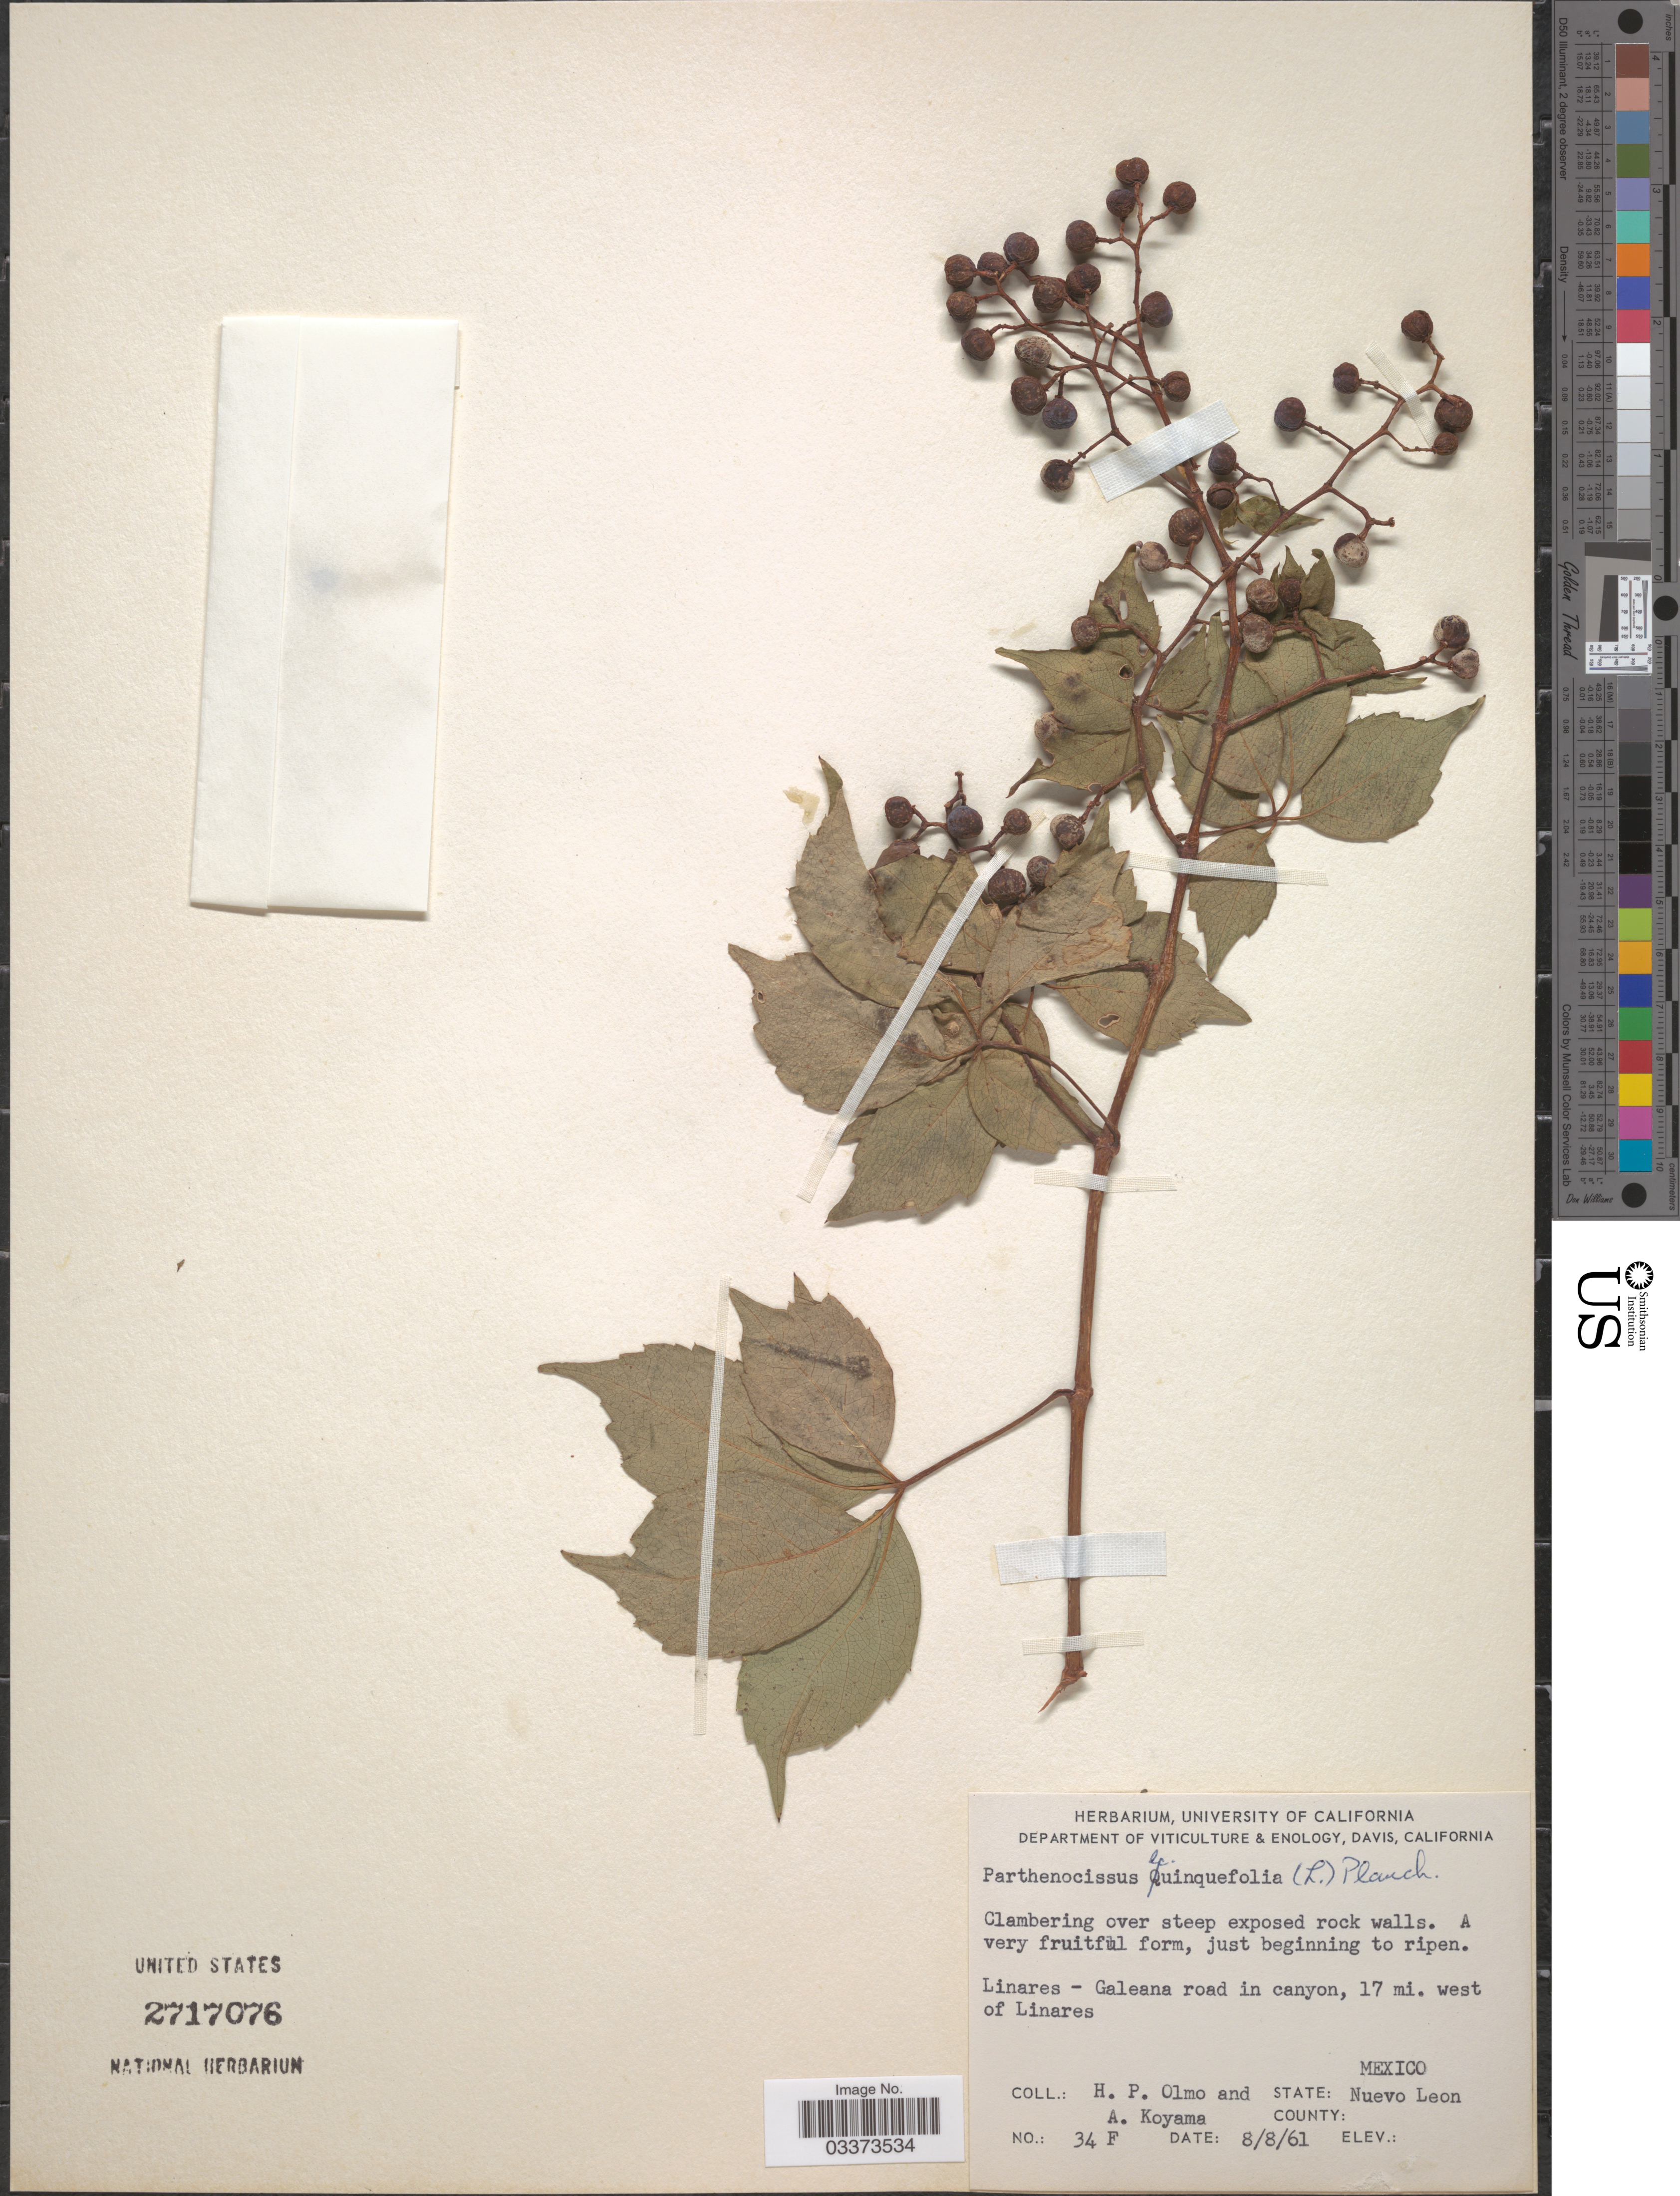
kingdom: Plantae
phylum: Tracheophyta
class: Magnoliopsida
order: Vitales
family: Vitaceae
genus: Parthenocissus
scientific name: Parthenocissus quinquefolia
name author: (L.) Planch.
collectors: H. Olmo & A. Koyama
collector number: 34 F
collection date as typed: Transcribed d/m/y: 8/8/61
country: Mexico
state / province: Nuevo León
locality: Linares - Galeana road in canyon, 17 mi. west of Linares.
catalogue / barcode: US 2717076